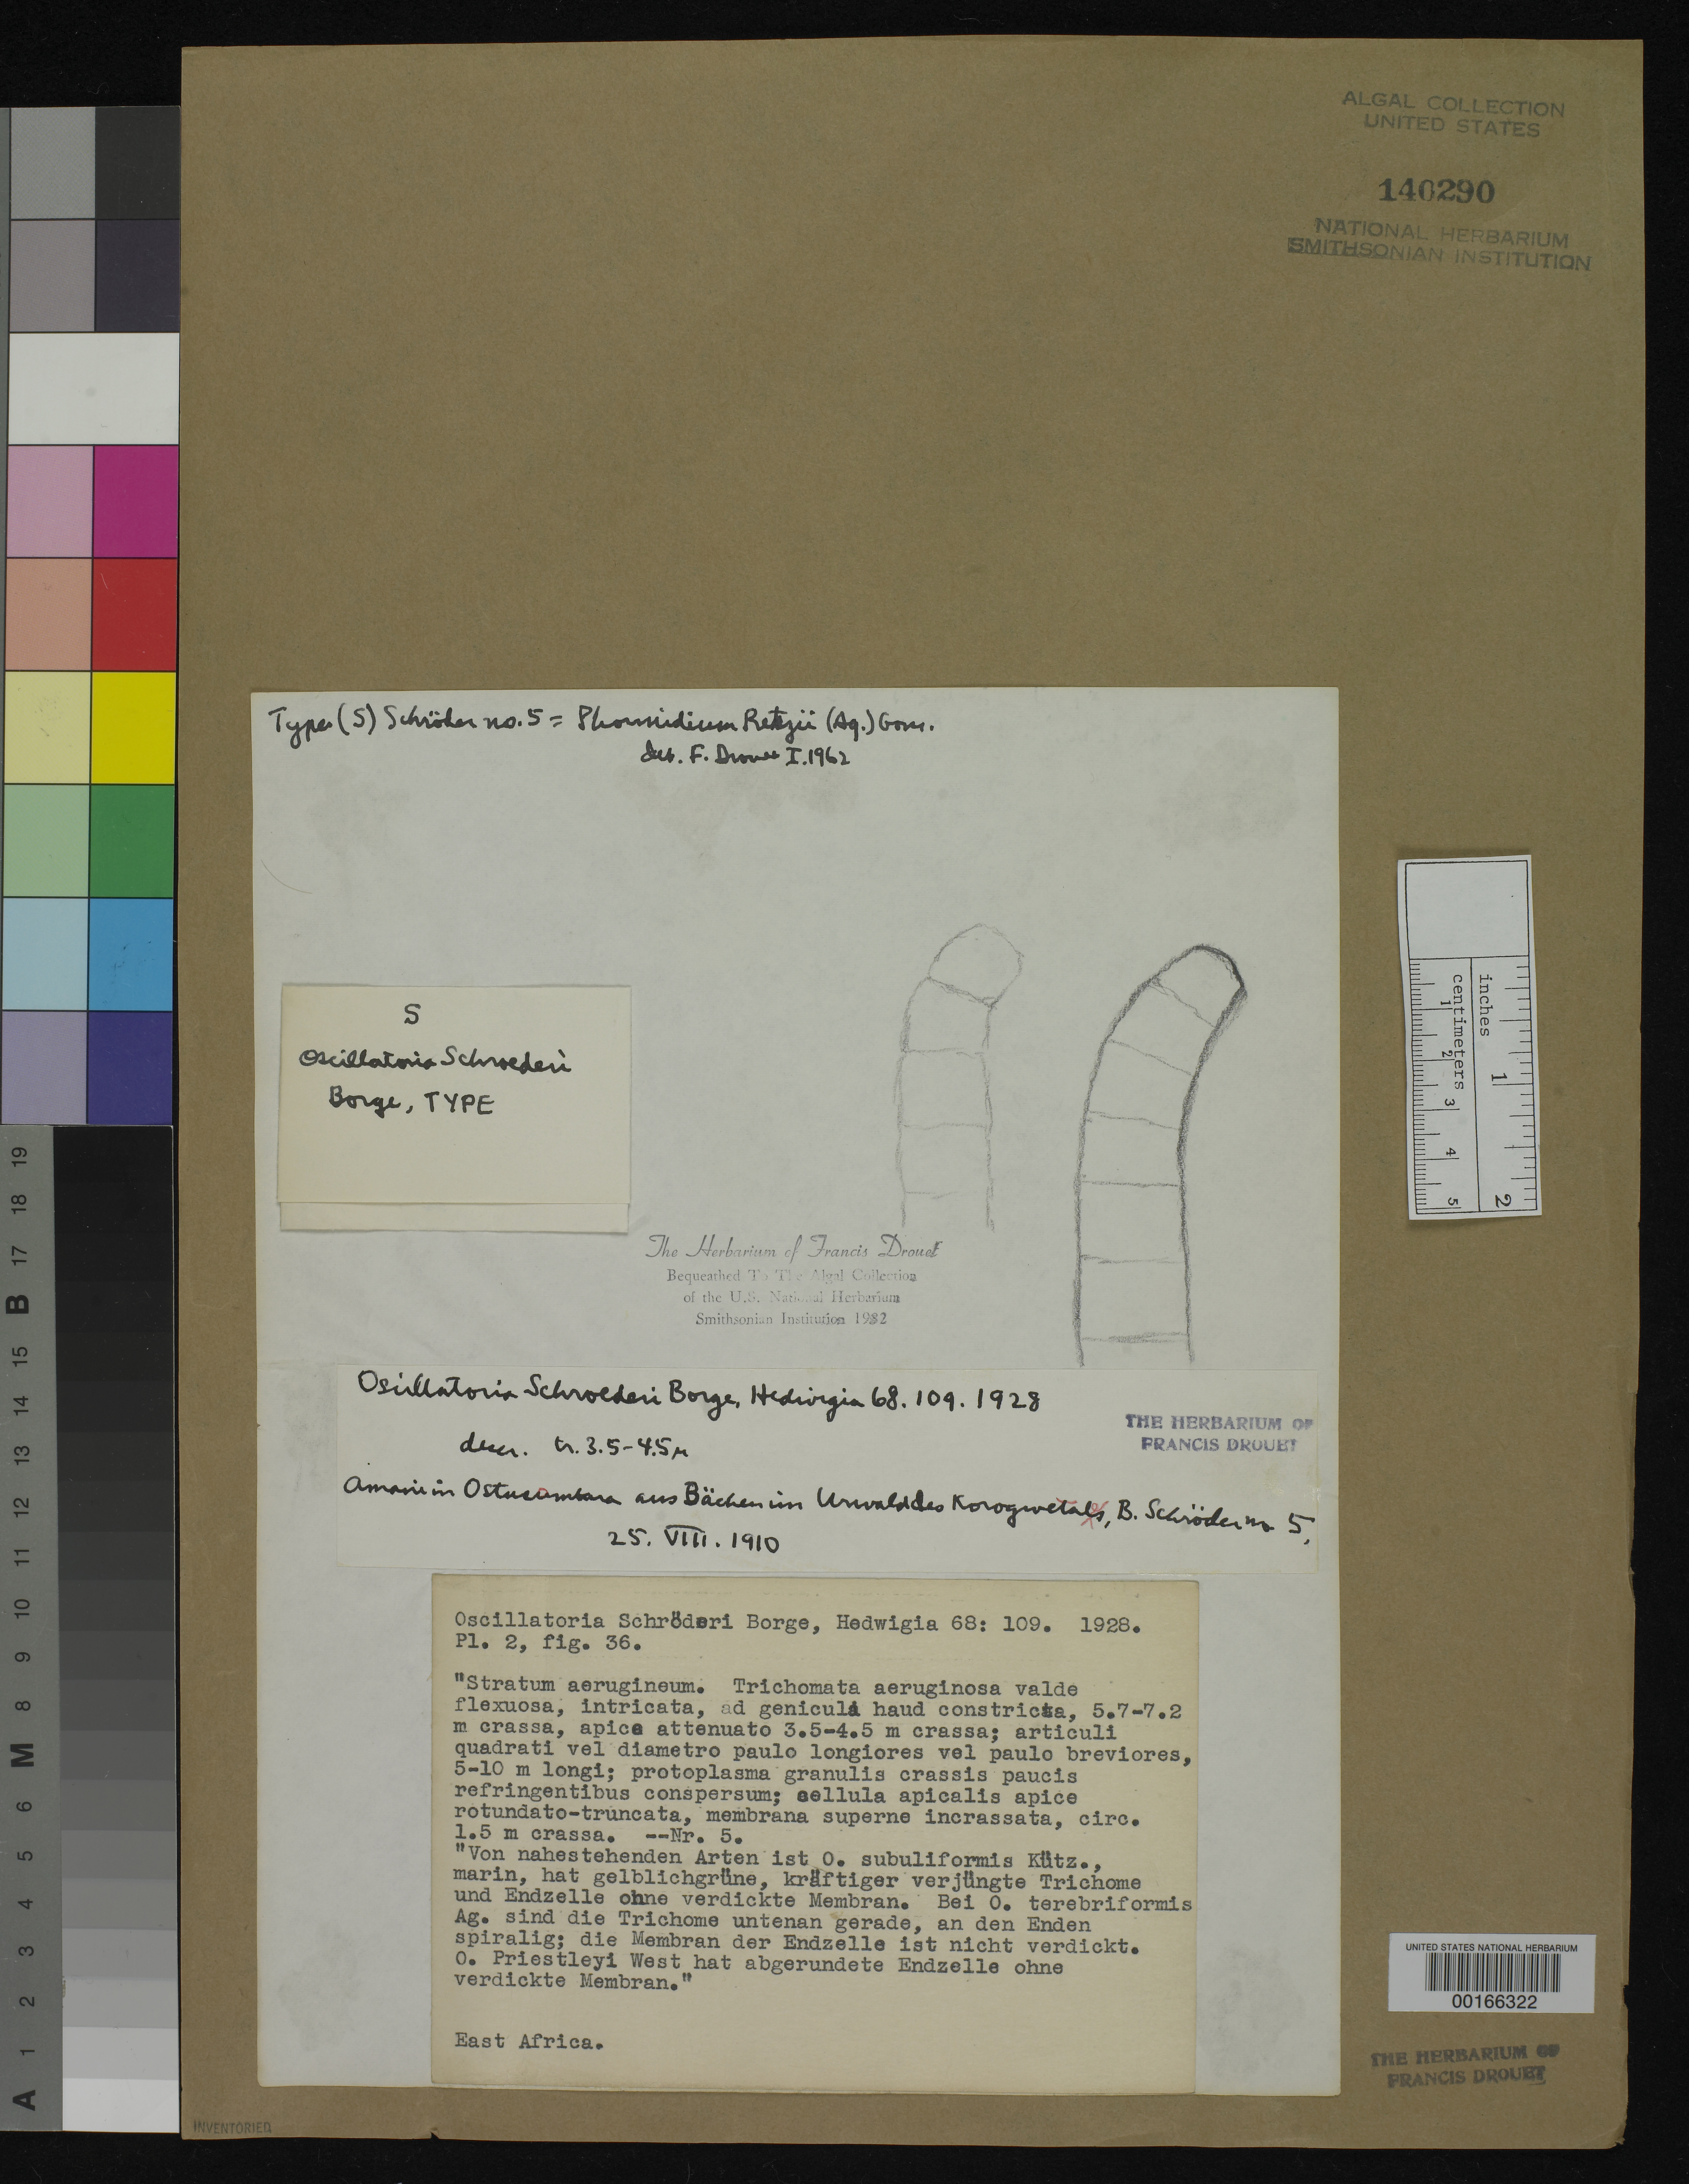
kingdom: Bacteria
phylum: Cyanobacteria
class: Cyanobacteriia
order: Cyanobacteriales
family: Oscillatoriaceae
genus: Oscillatoria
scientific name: Oscillatoria schroederi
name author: Borge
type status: Isotype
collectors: B. Schroeder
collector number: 5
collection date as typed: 25 Aug 1910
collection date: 1910-08-25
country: Burundi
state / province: Bujumura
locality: East Bujumbura (Usumbara).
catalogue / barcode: US 140290